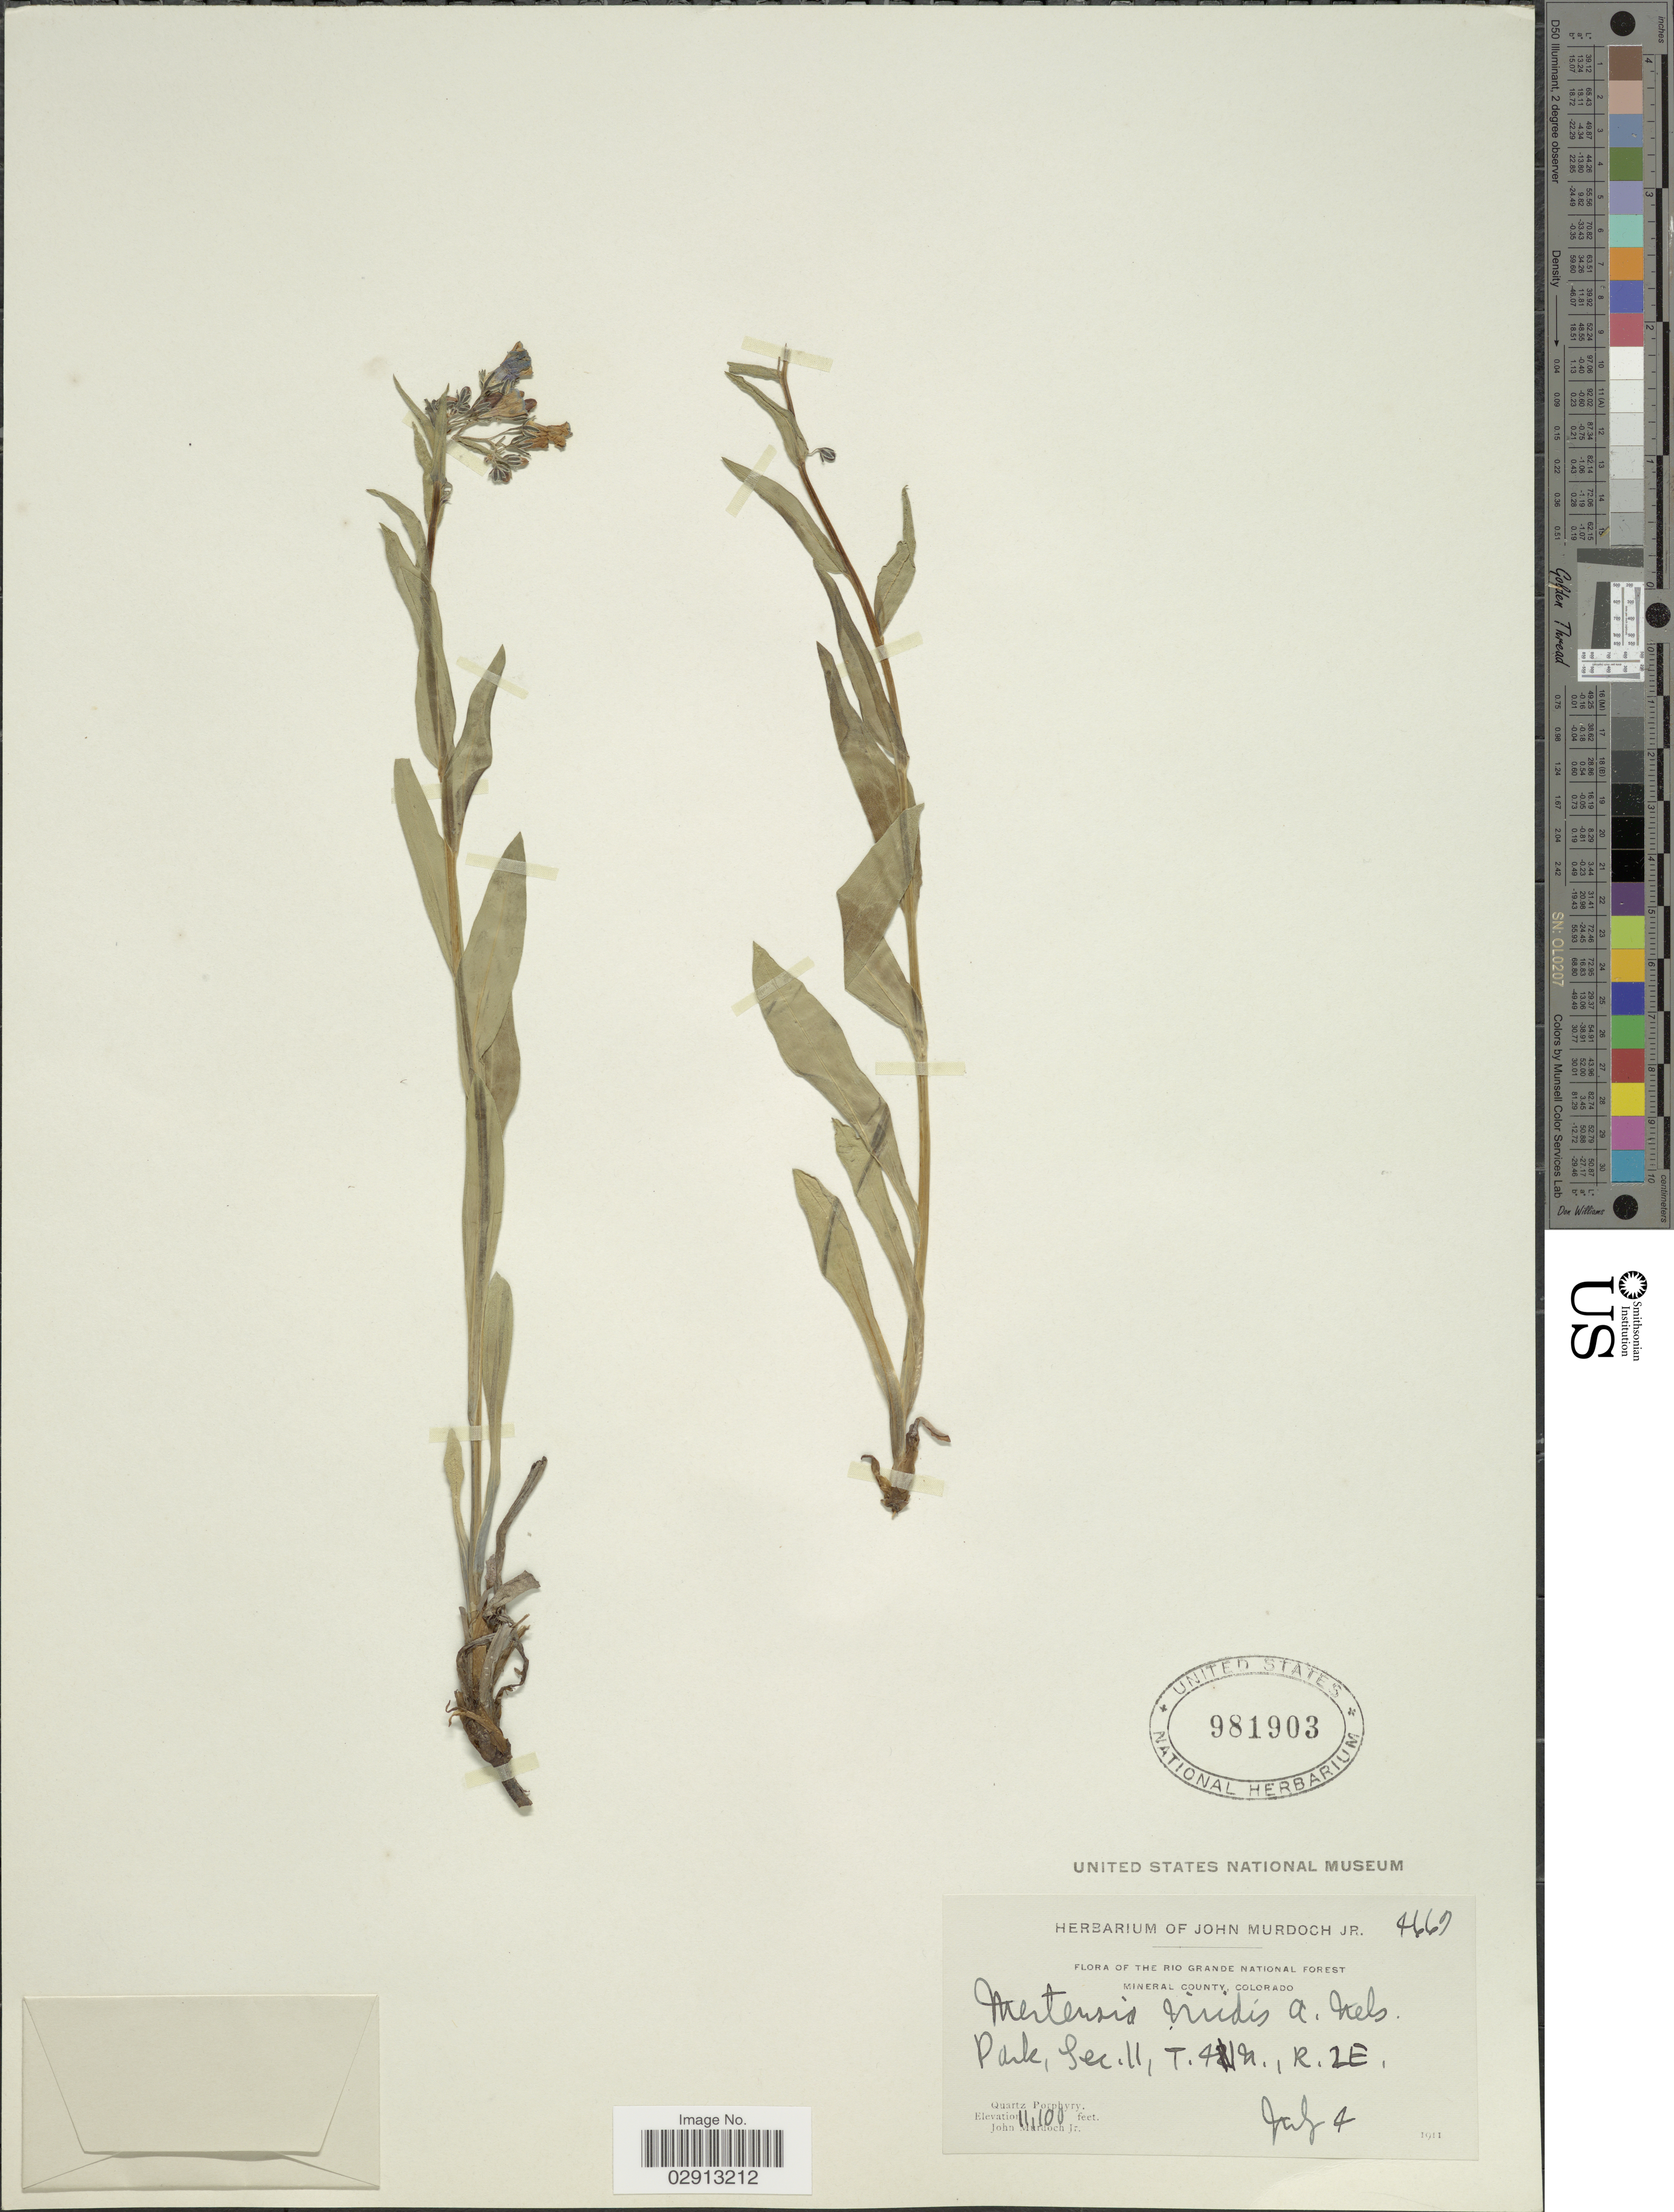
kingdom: Plantae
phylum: Tracheophyta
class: Magnoliopsida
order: Boraginales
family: Boraginaceae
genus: Mertensia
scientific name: Mertensia viridis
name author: (A. Nelson) A. Nelson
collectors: J. Murdoch Jr.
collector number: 7669*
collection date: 1911-07-04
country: United States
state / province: Colorado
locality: The Rio Grande National Forest. Mineral County. Park, Sec. 11, T. 41 N., R. 2E. Quartz Porphyry.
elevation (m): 3383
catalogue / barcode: US 981903